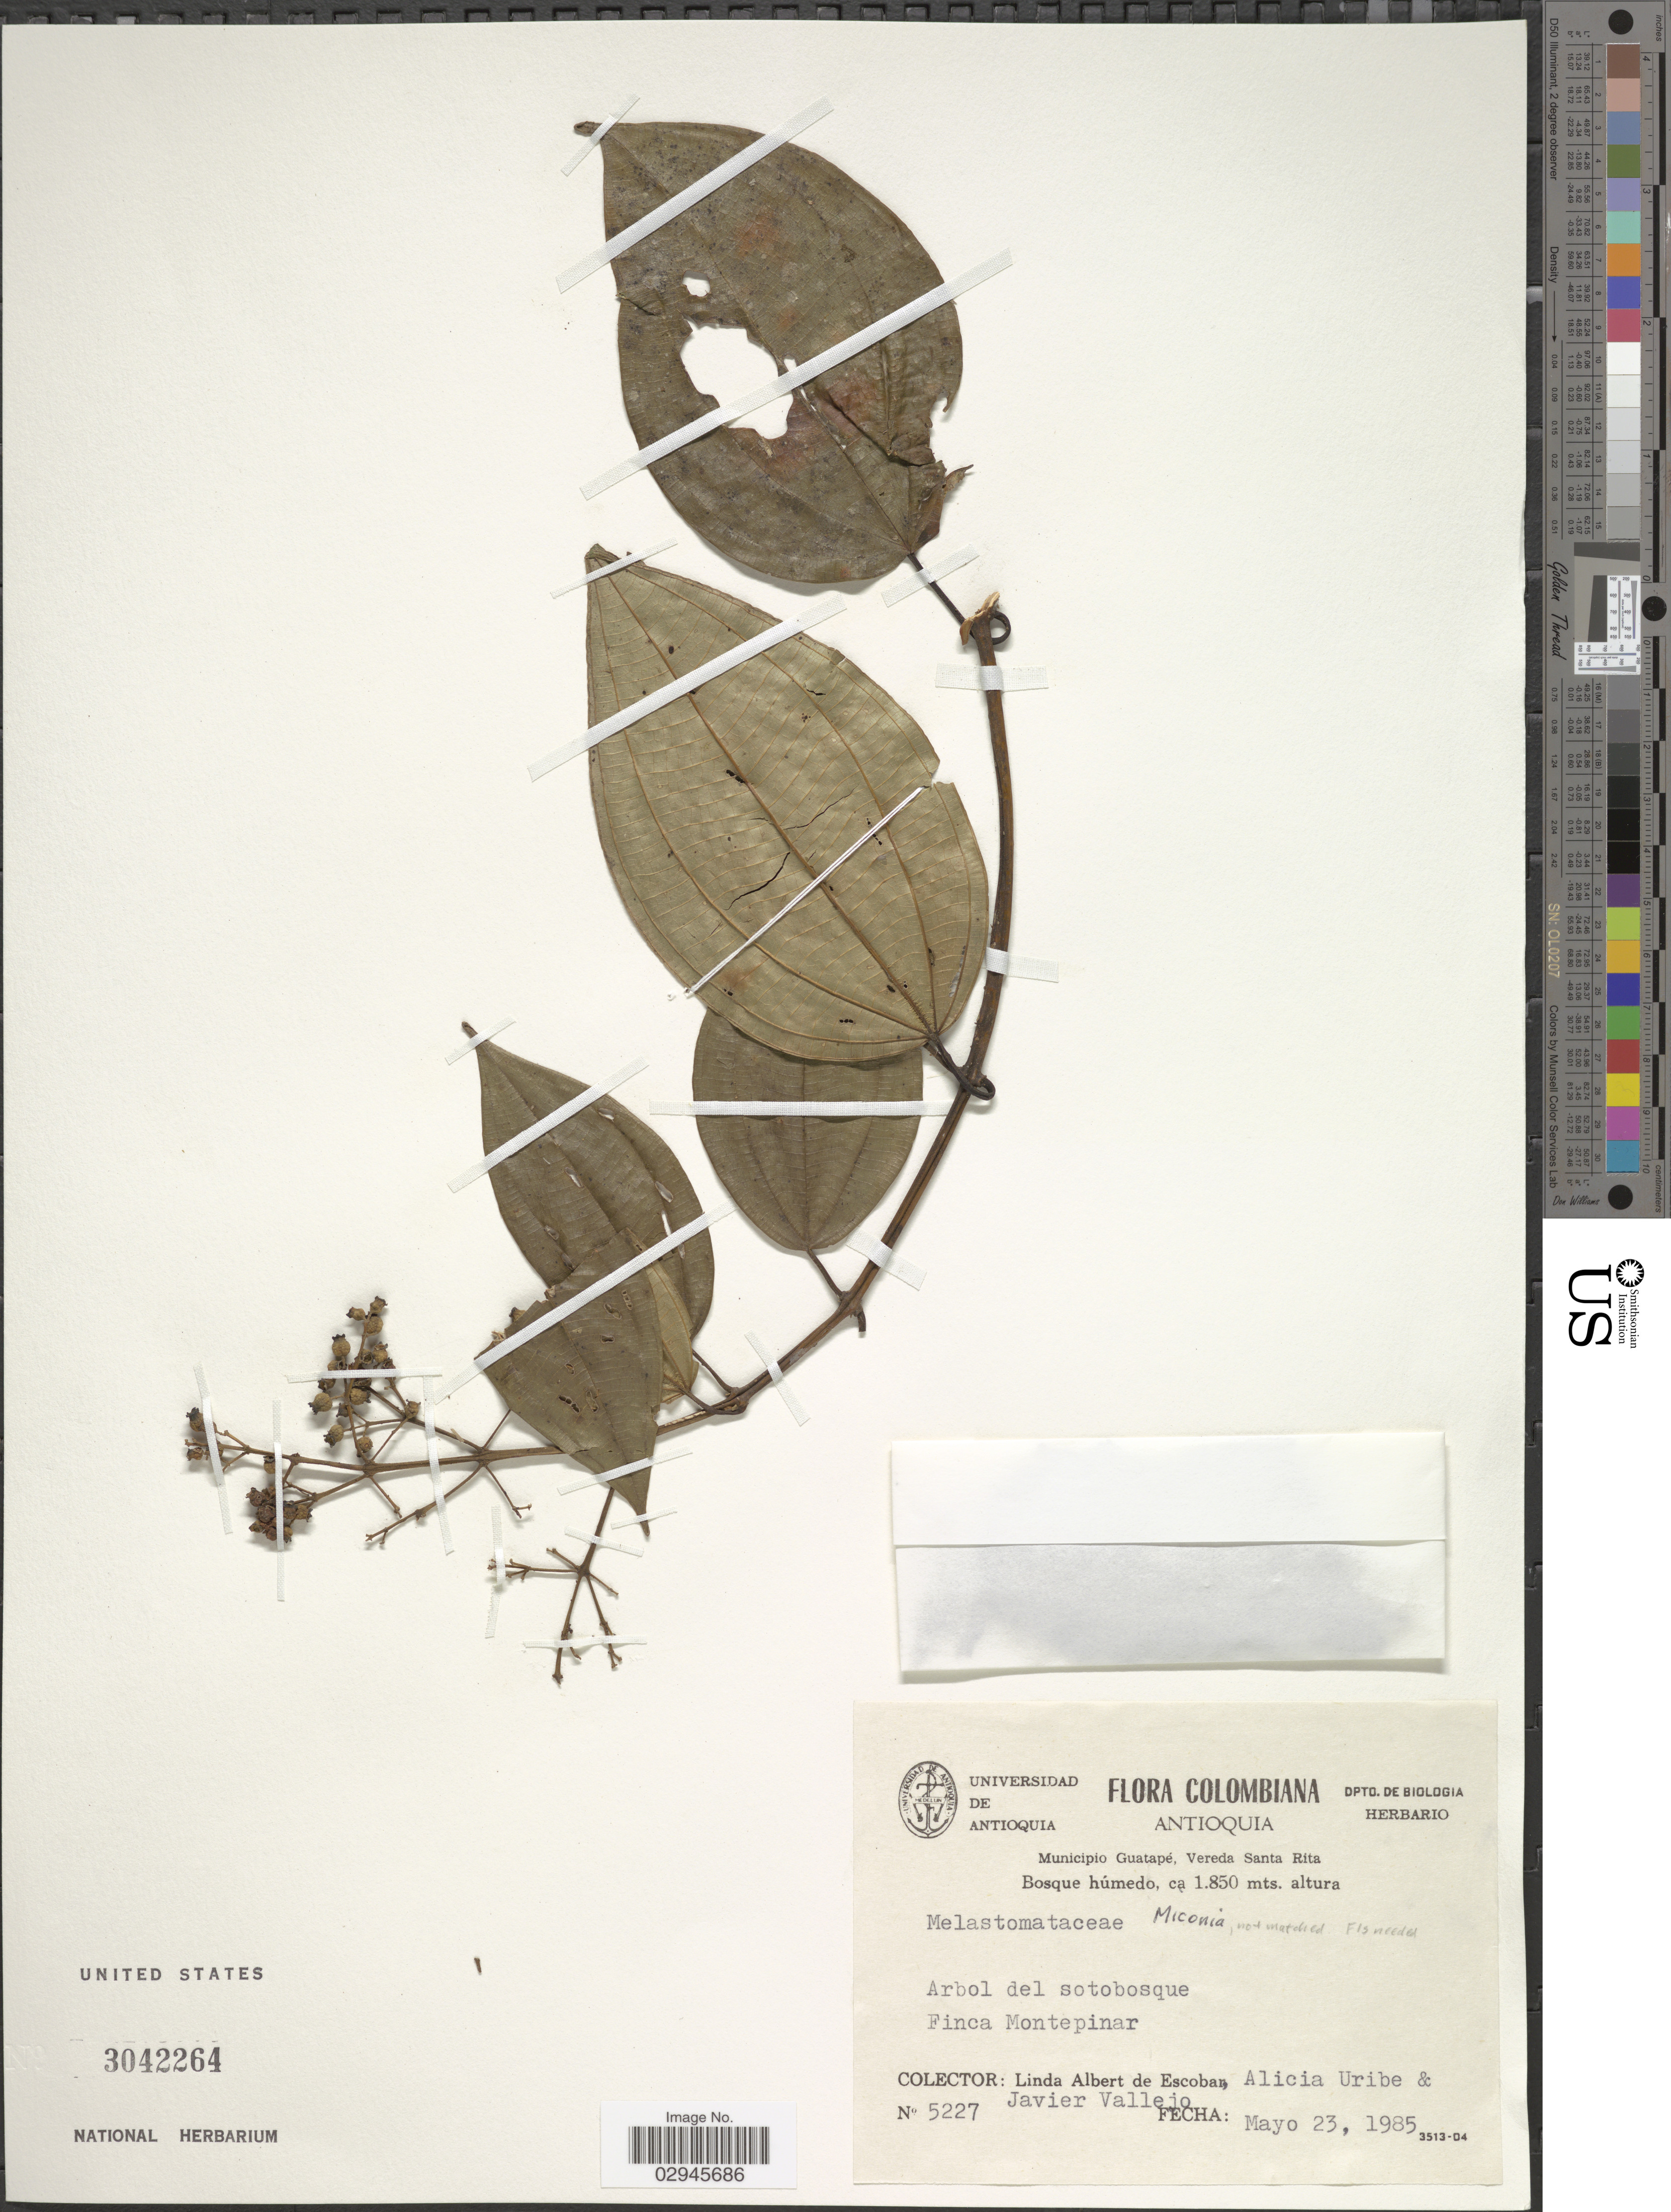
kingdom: Plantae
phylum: Tracheophyta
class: Magnoliopsida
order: Myrtales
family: Melastomataceae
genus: Miconia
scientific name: Miconia sp.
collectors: L. K. de Escobar, A. Uribe & J. Vallejo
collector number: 5227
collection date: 1985-05-23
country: Colombia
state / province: Antioquia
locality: Municipio Guatapé, Vereda Santa Rita. Finca Montepinar.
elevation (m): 1850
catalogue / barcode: US 3042264